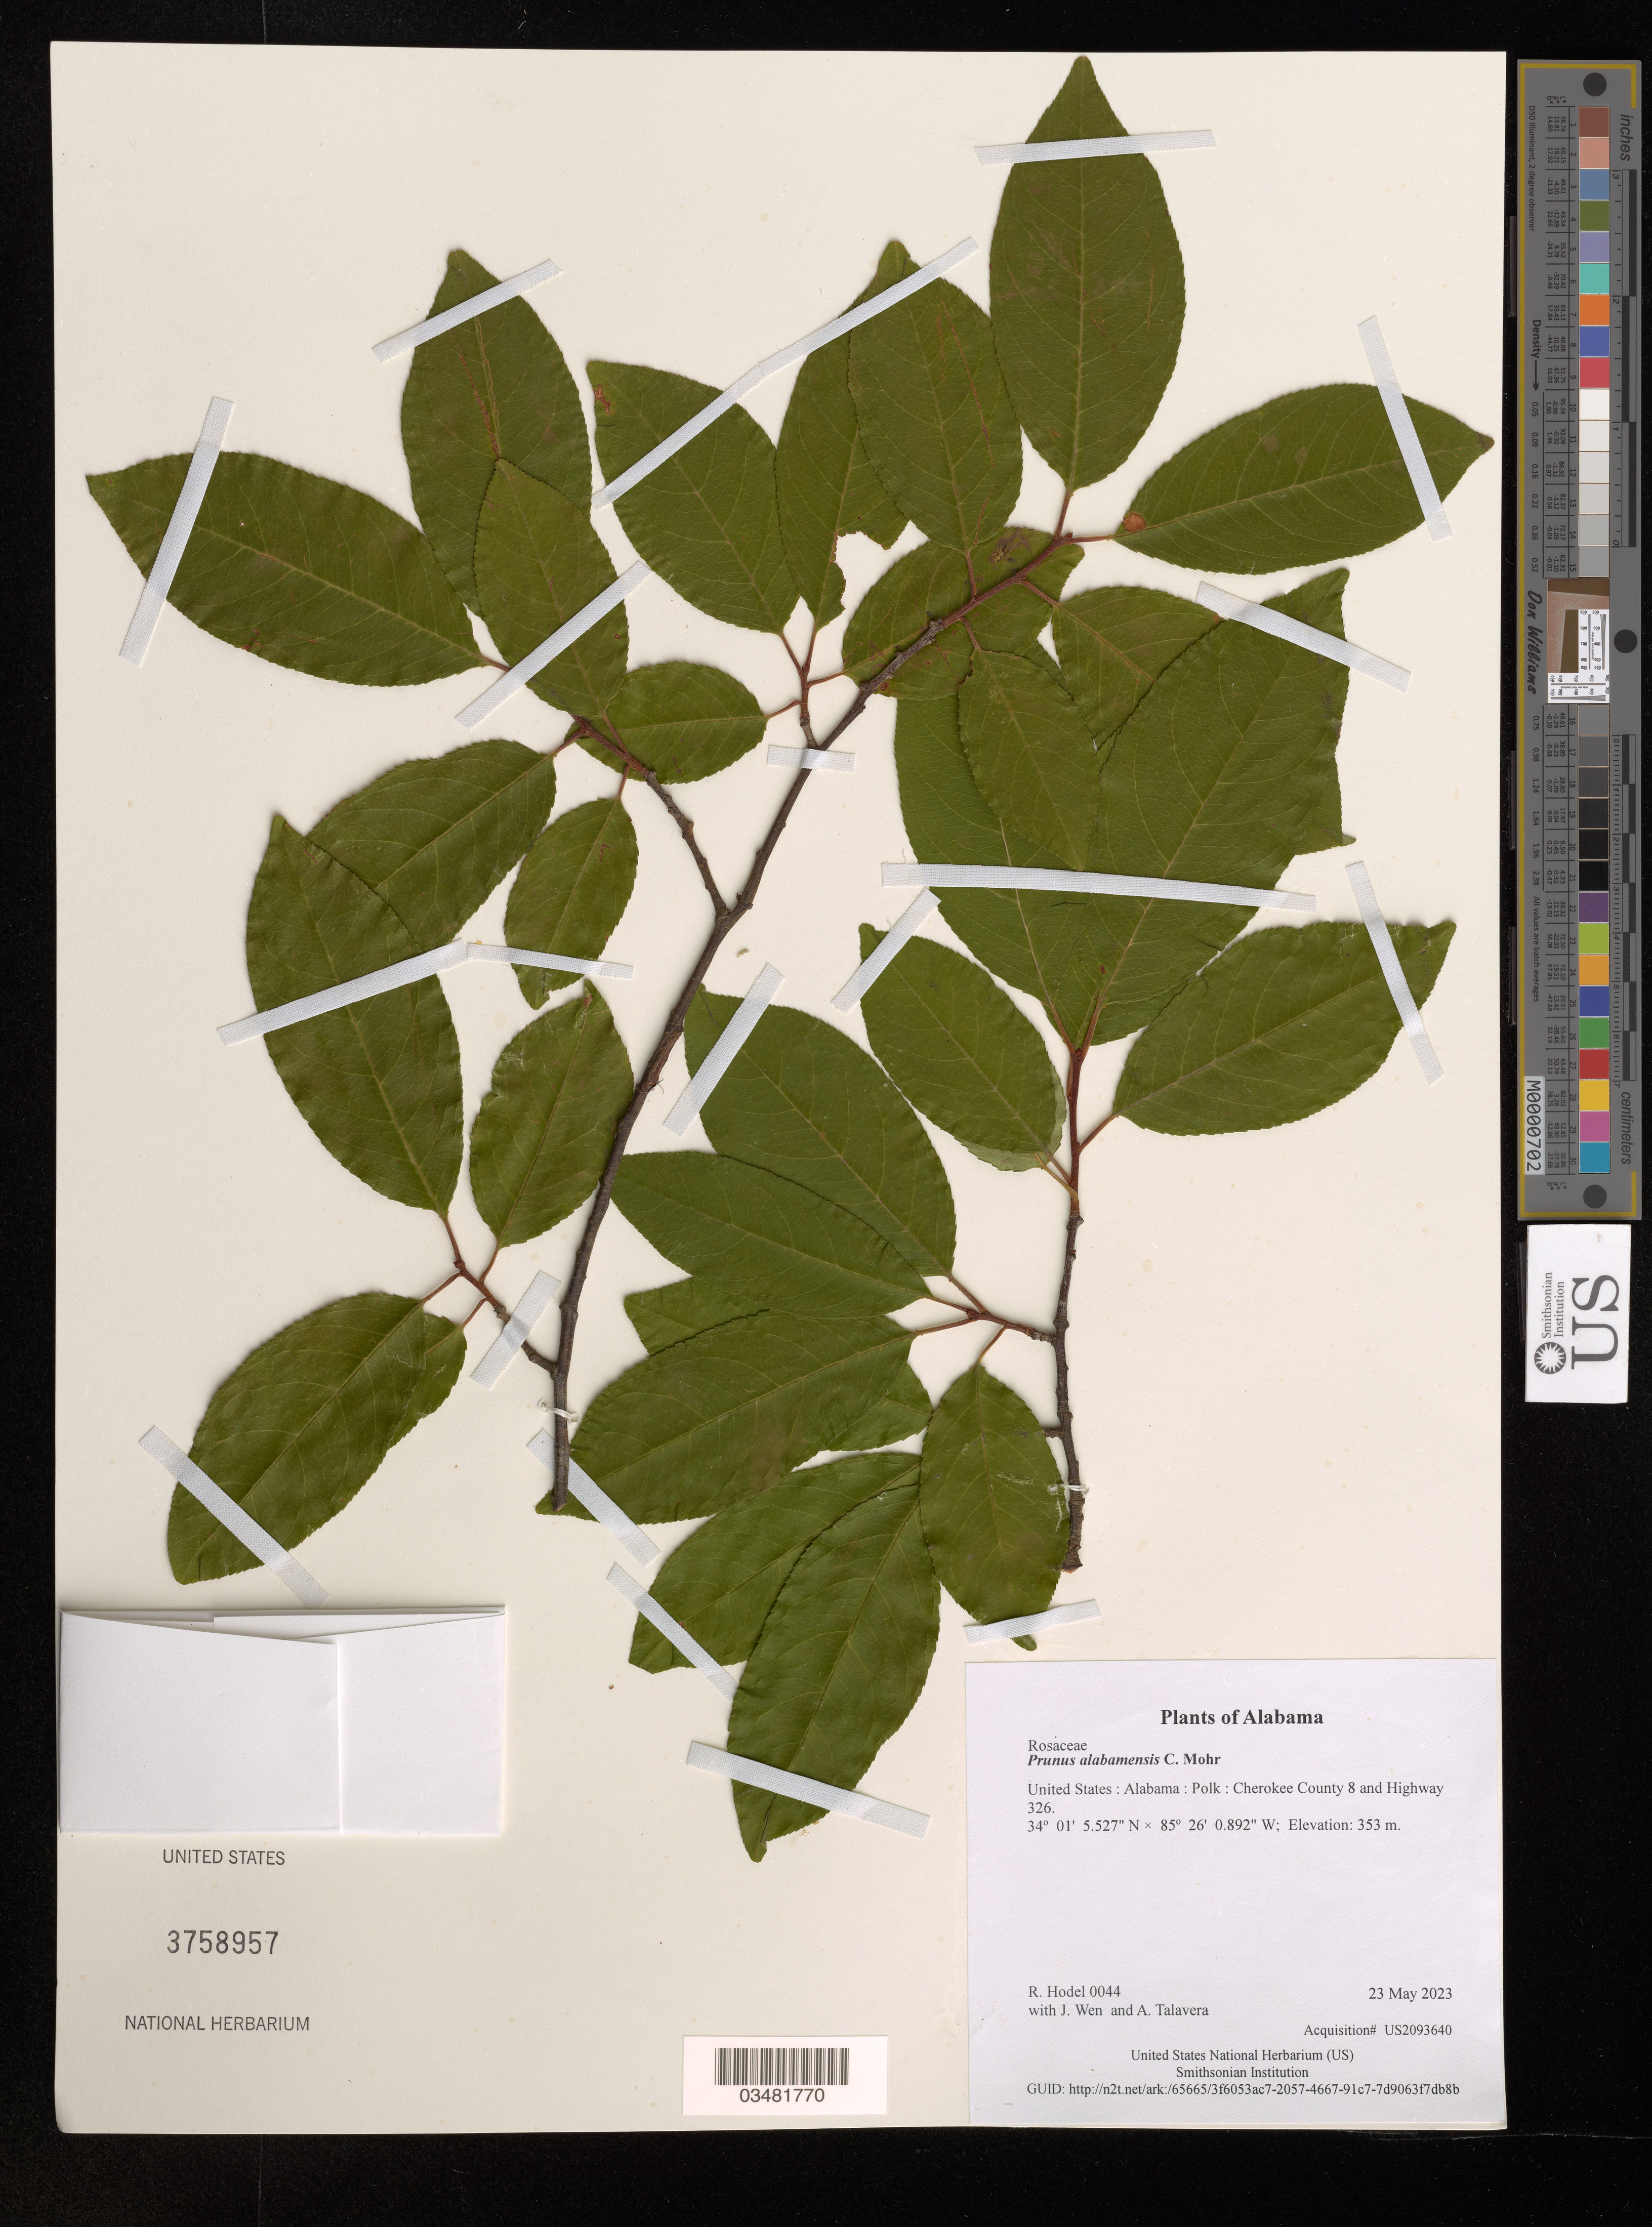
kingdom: Plantae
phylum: Tracheophyta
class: Magnoliopsida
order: Rosales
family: Rosaceae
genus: Prunus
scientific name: Prunus alabamensis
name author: C. Mohr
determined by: Hodel, Richard G. J.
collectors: R. Hodel, J. Wen & A. Talavera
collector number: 0044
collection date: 2023-05-23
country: United States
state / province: Alabama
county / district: Polk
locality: Cherokee County 8 and Highway 326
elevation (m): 353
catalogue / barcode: US 3758957